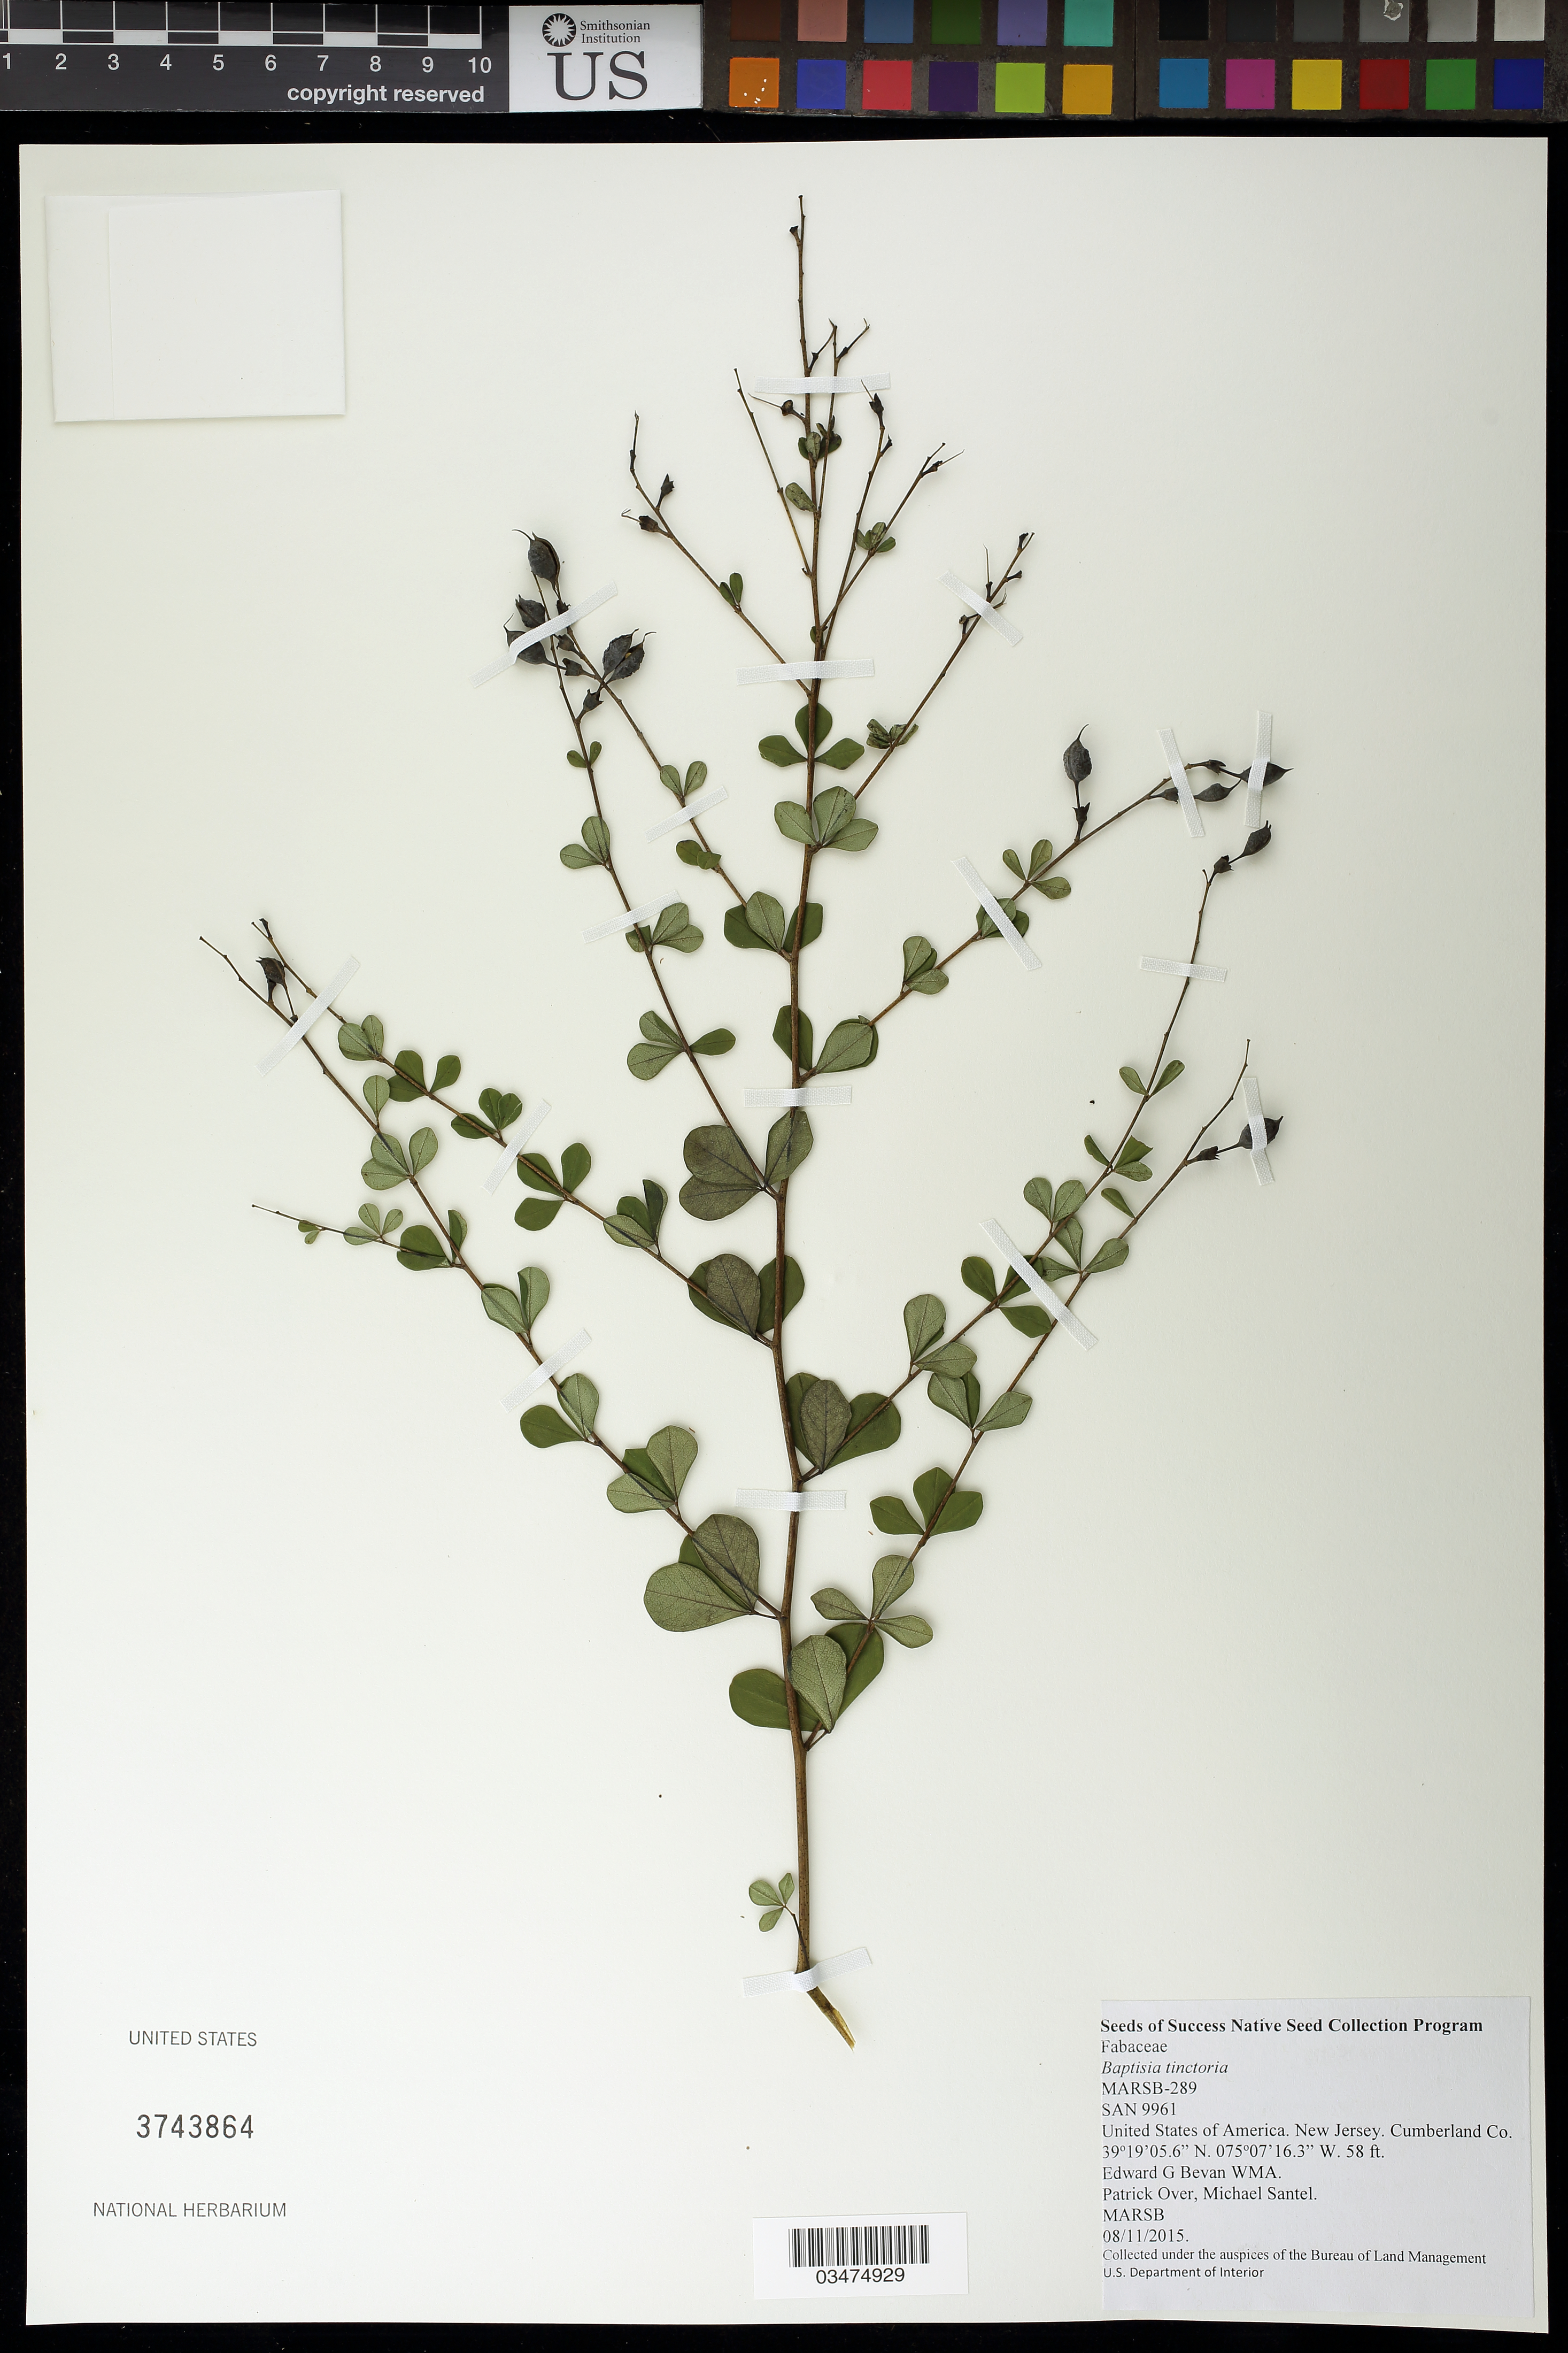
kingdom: Plantae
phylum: Tracheophyta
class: Magnoliopsida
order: Fabales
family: Fabaceae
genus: Baptisia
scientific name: Baptisia tinctoria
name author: (L.) R. Br.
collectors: P. Over & M. Santel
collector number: MARSB-298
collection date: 2015-08-11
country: United States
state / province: New Jersey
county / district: Cumberland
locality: Edward G Bevan WMA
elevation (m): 18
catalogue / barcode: US 3743864